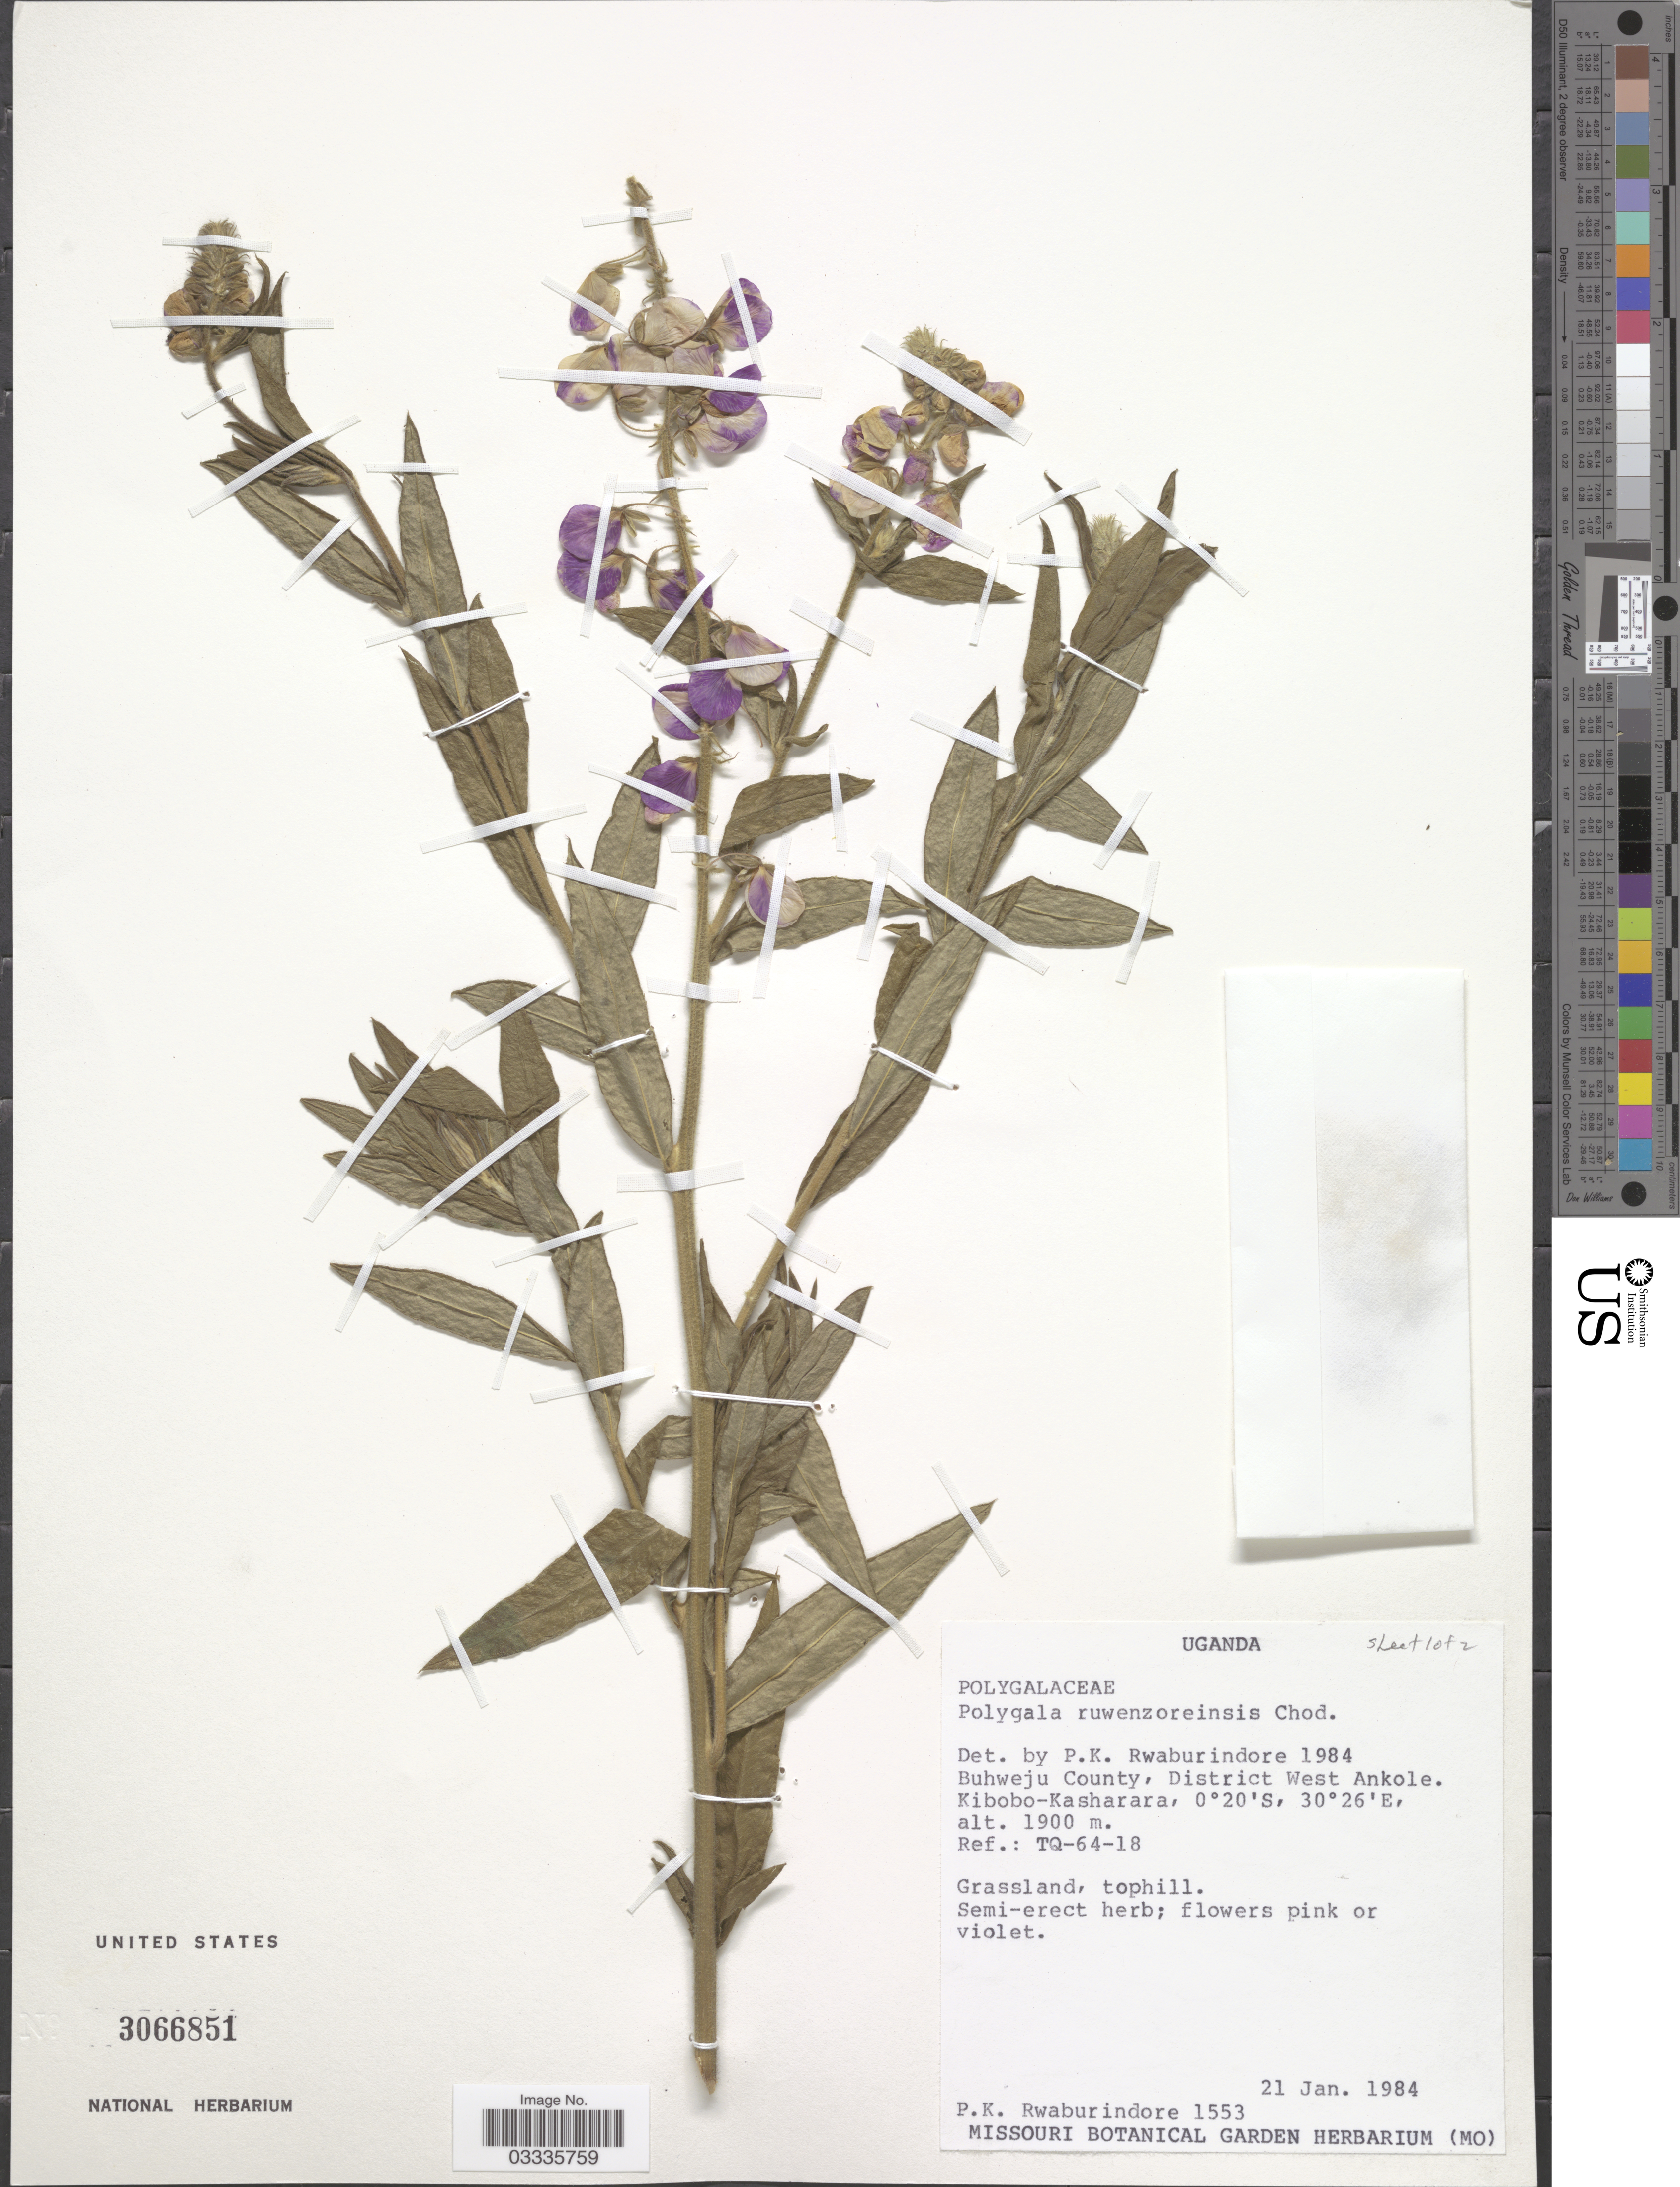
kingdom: Plantae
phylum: Tracheophyta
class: Magnoliopsida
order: Fabales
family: Polygalaceae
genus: Polygala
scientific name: Polygala ruwenzoriensis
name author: Chodat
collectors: P. Rwaburindore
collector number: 1553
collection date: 1984-01-21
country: Uganda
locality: Buhweju County, District West Ankole. Kibobo-Kasharara. Ref.:TQ-64-18.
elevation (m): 1900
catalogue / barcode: US 3066851